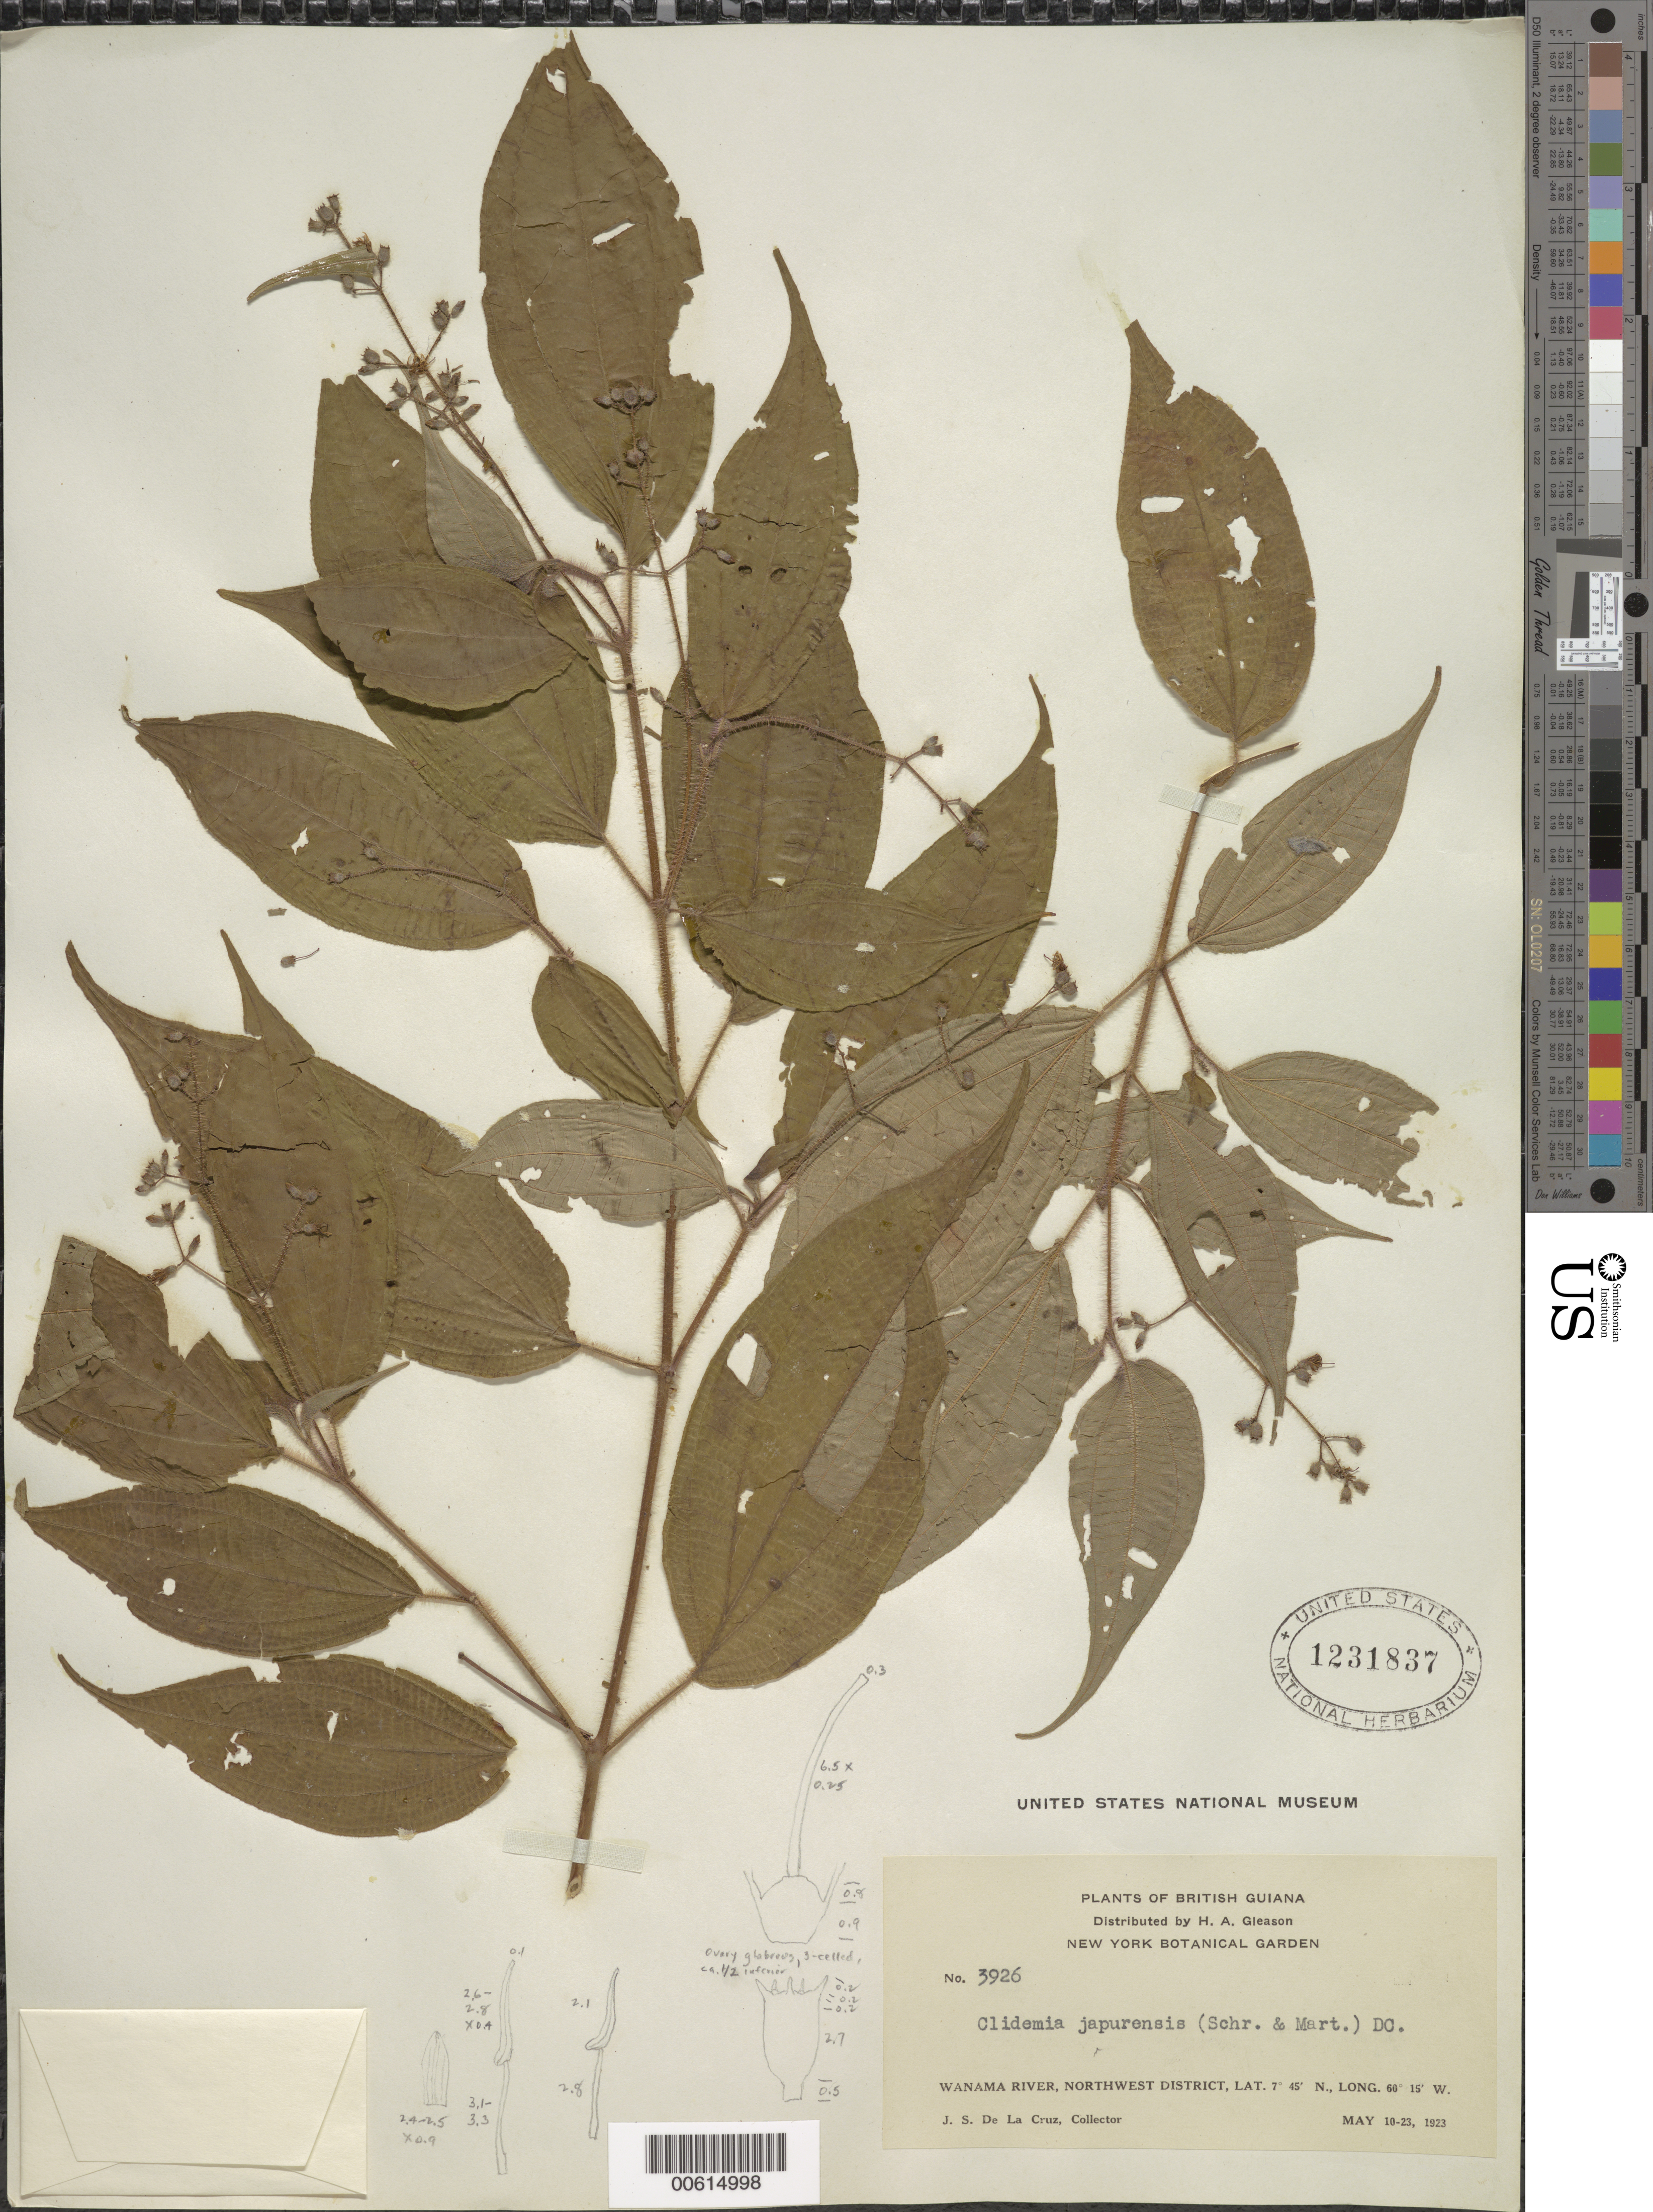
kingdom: Plantae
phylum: Tracheophyta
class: Magnoliopsida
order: Myrtales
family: Melastomataceae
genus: Clidemia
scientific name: Clidemia japurensis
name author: DC.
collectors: J. S. de la Cruz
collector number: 3926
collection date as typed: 10-May-23 to 23-May-23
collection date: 1923-05-10/1923-05-23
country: Guyana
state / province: Barima-Waini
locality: Wanama R., NW District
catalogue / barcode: US 1231837